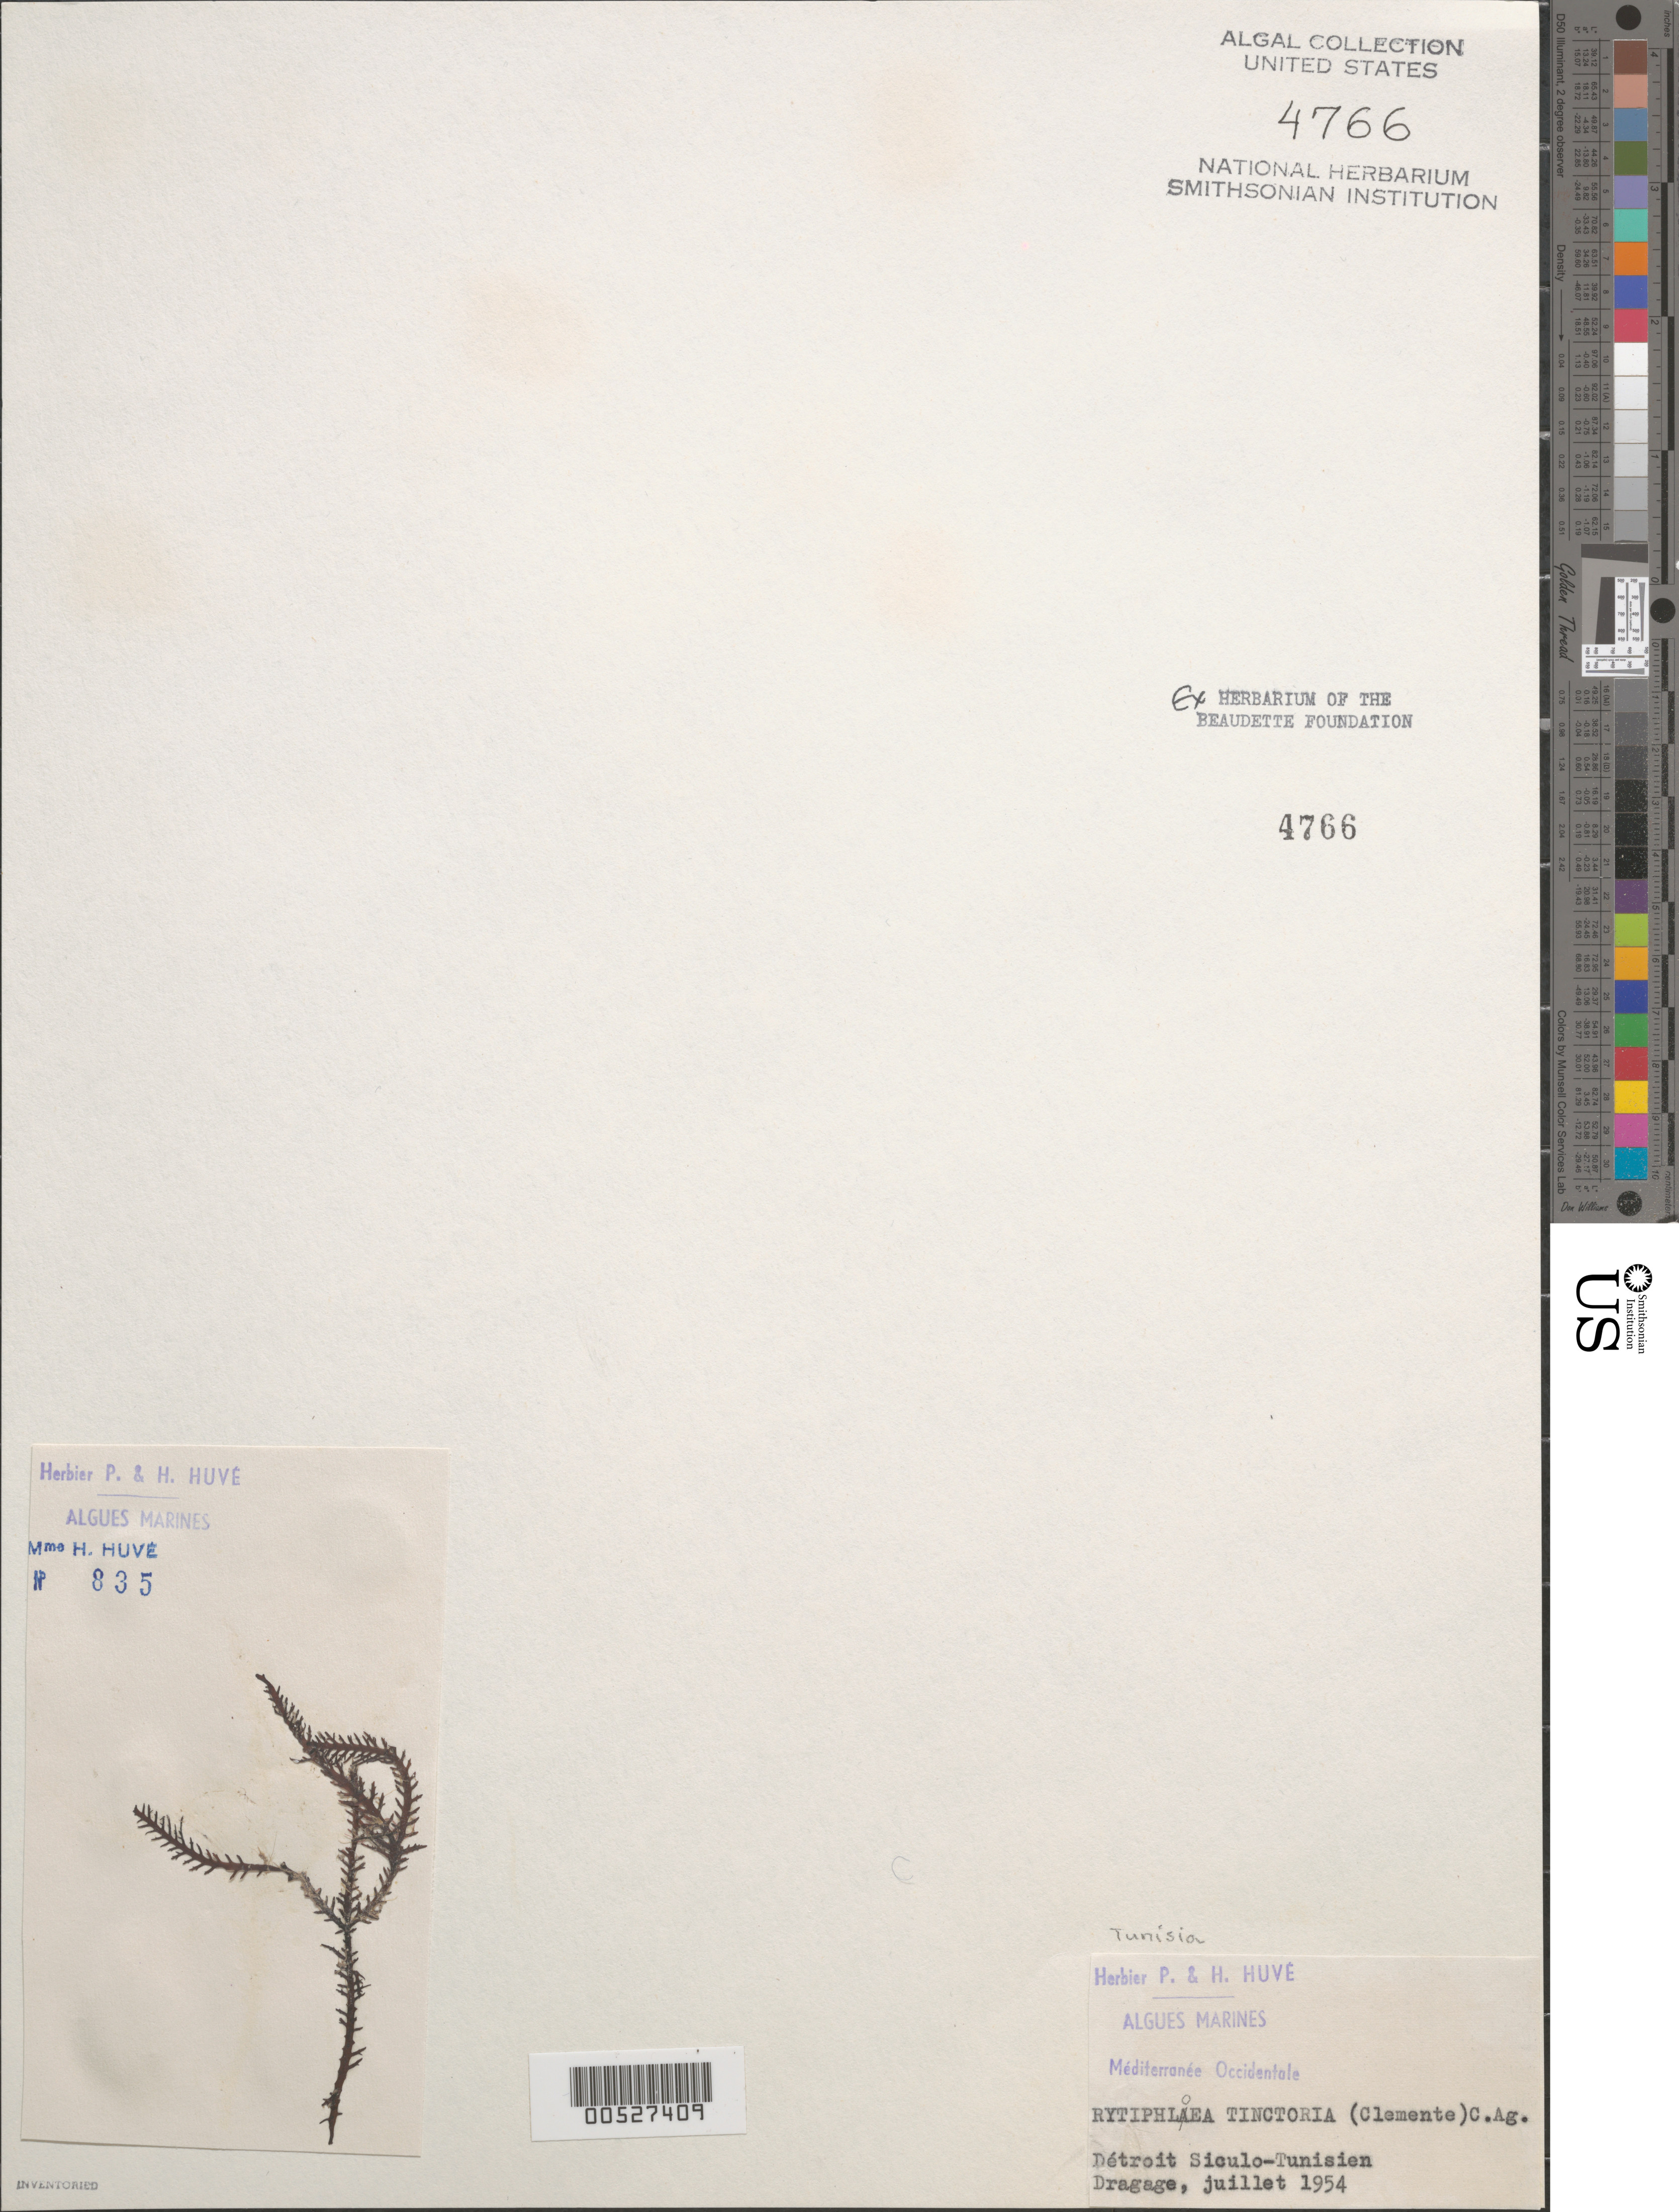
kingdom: Plantae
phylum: Rhodophyta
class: Florideophyceae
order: Ceramiales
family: Rhodomelaceae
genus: Rytiphloea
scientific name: Rytiphloea tinctoria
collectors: H. Huvé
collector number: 835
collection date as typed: Jul 1954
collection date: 1954-07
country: Tunisia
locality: Strait of sicily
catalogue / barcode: US 4766